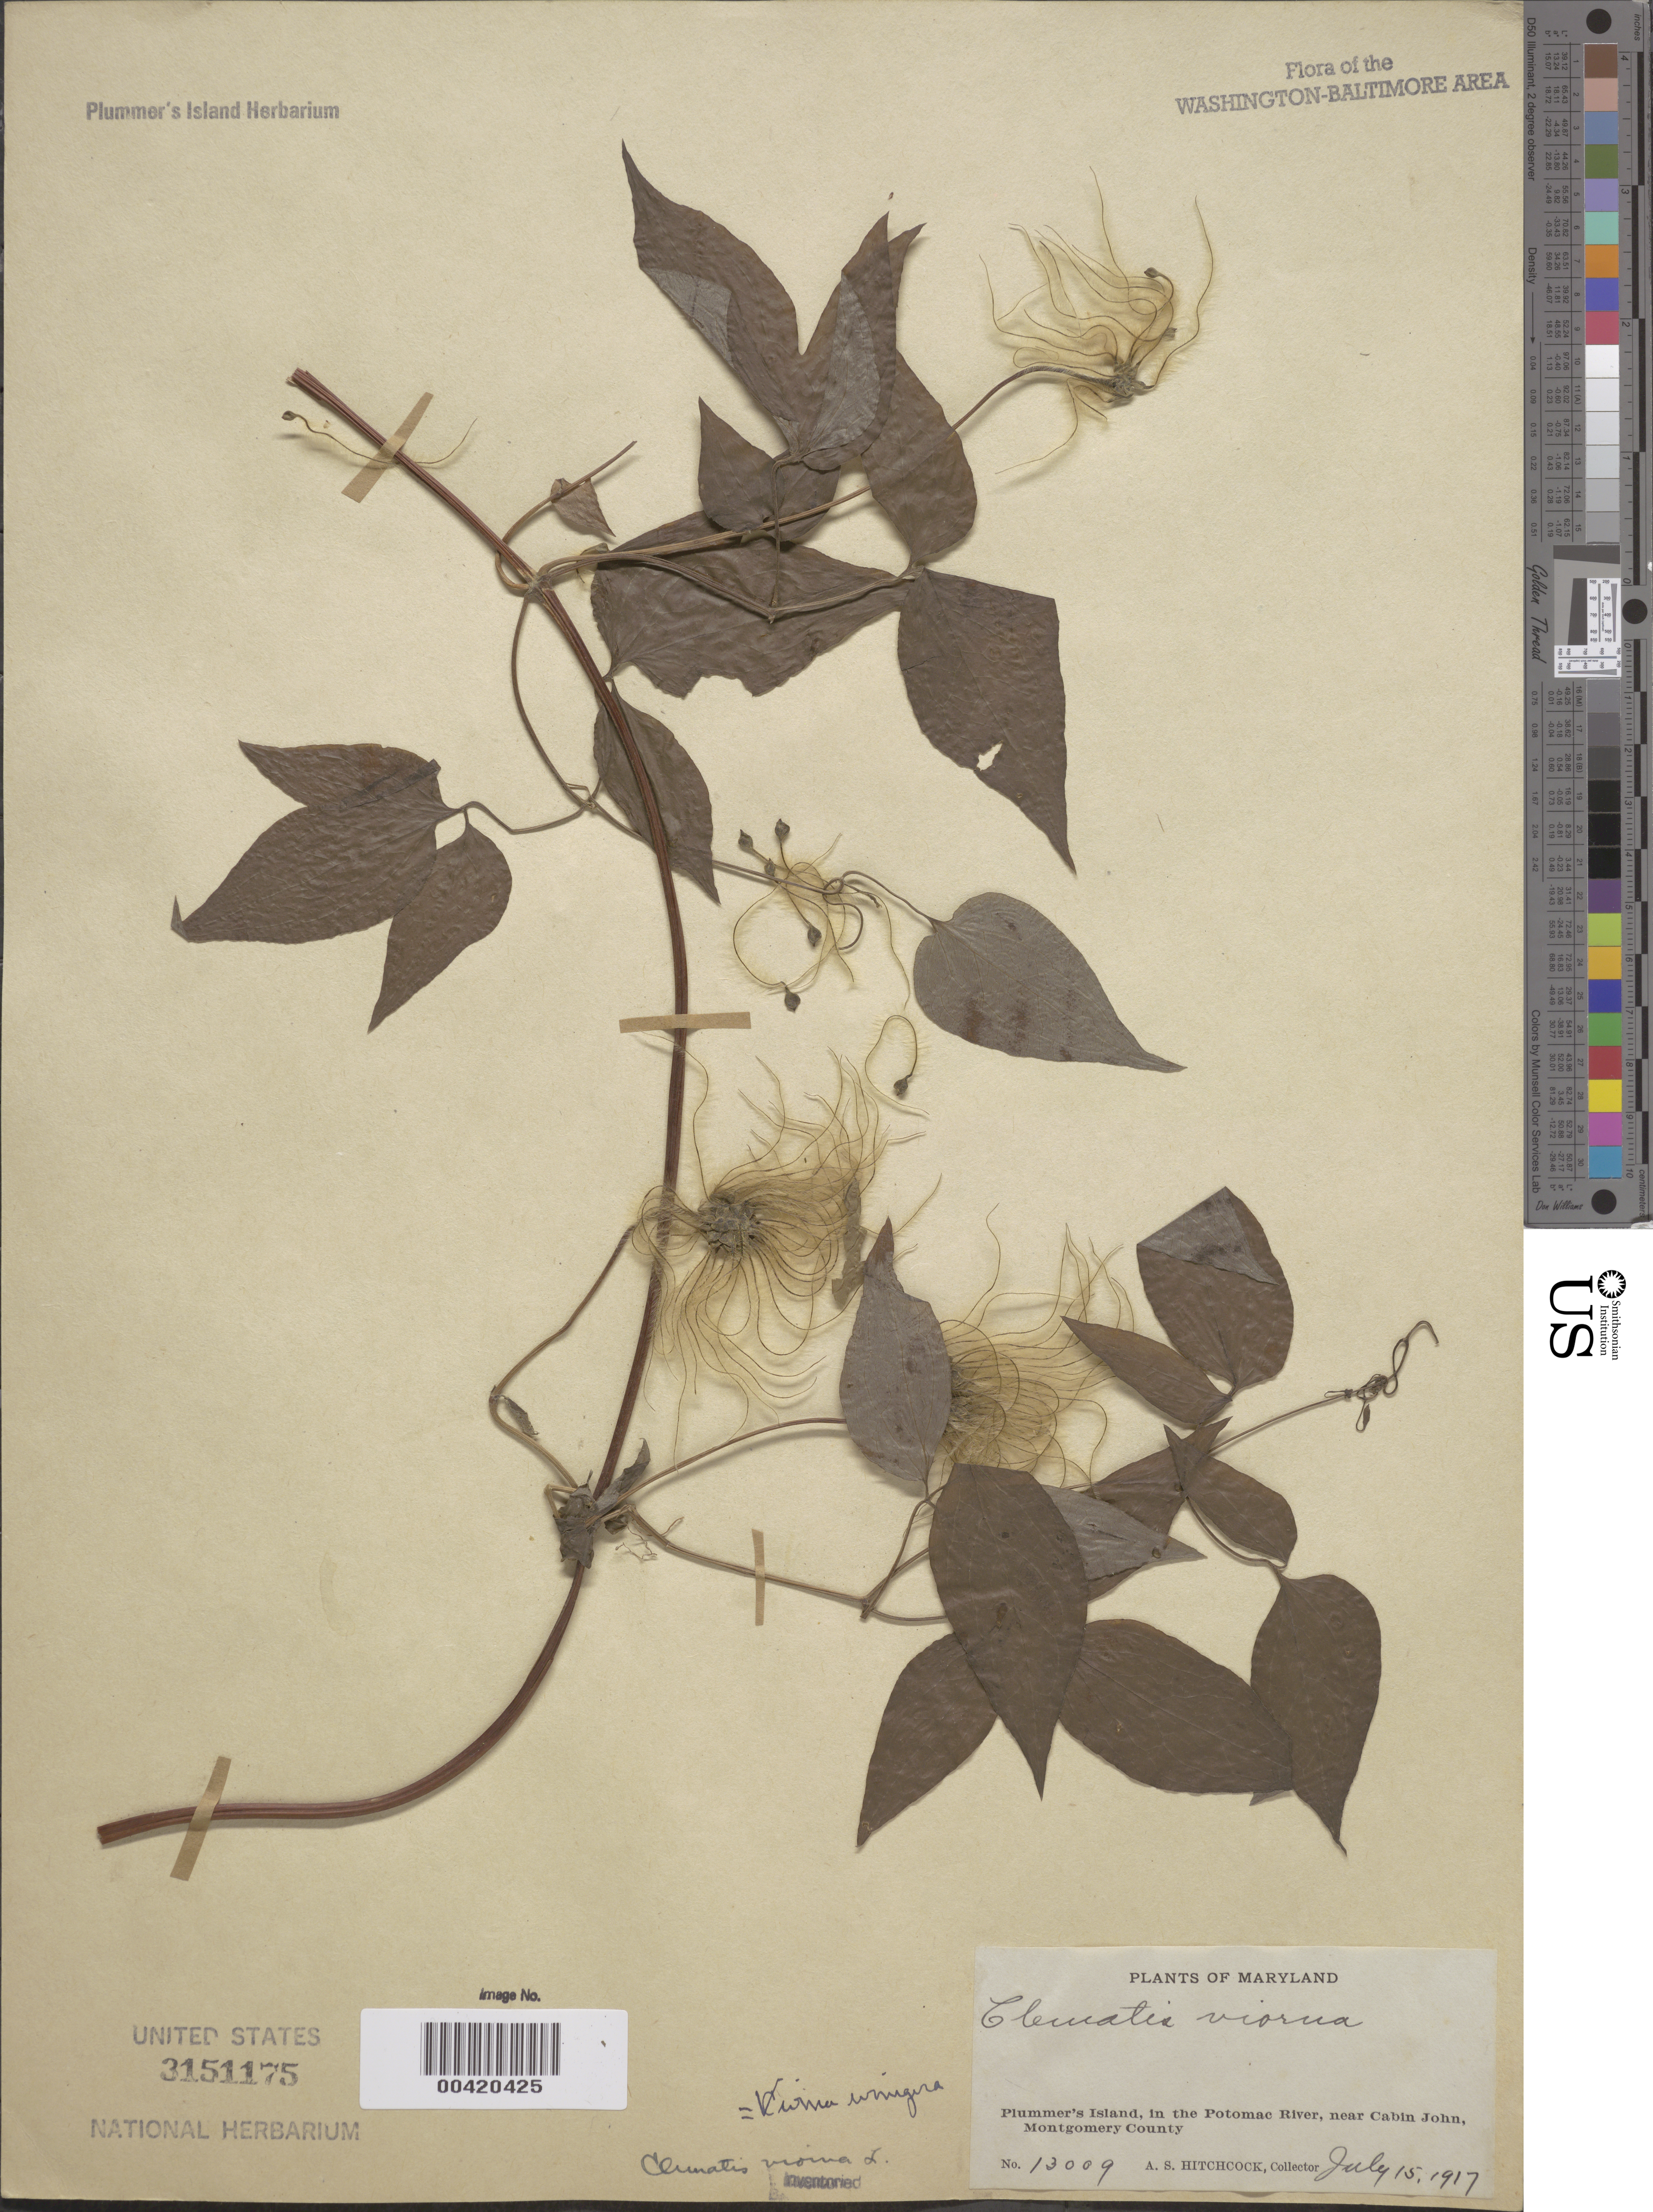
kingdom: Plantae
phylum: Tracheophyta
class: Magnoliopsida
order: Ranunculales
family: Ranunculaceae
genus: Clematis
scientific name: Clematis viorna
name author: L.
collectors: A. S. Hitchcock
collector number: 13009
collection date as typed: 15 Jul 1917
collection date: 1917-07-15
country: United States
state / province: Maryland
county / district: Montgomery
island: Plummers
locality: Plummer's Island C. & O. Canal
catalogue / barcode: US 3151175